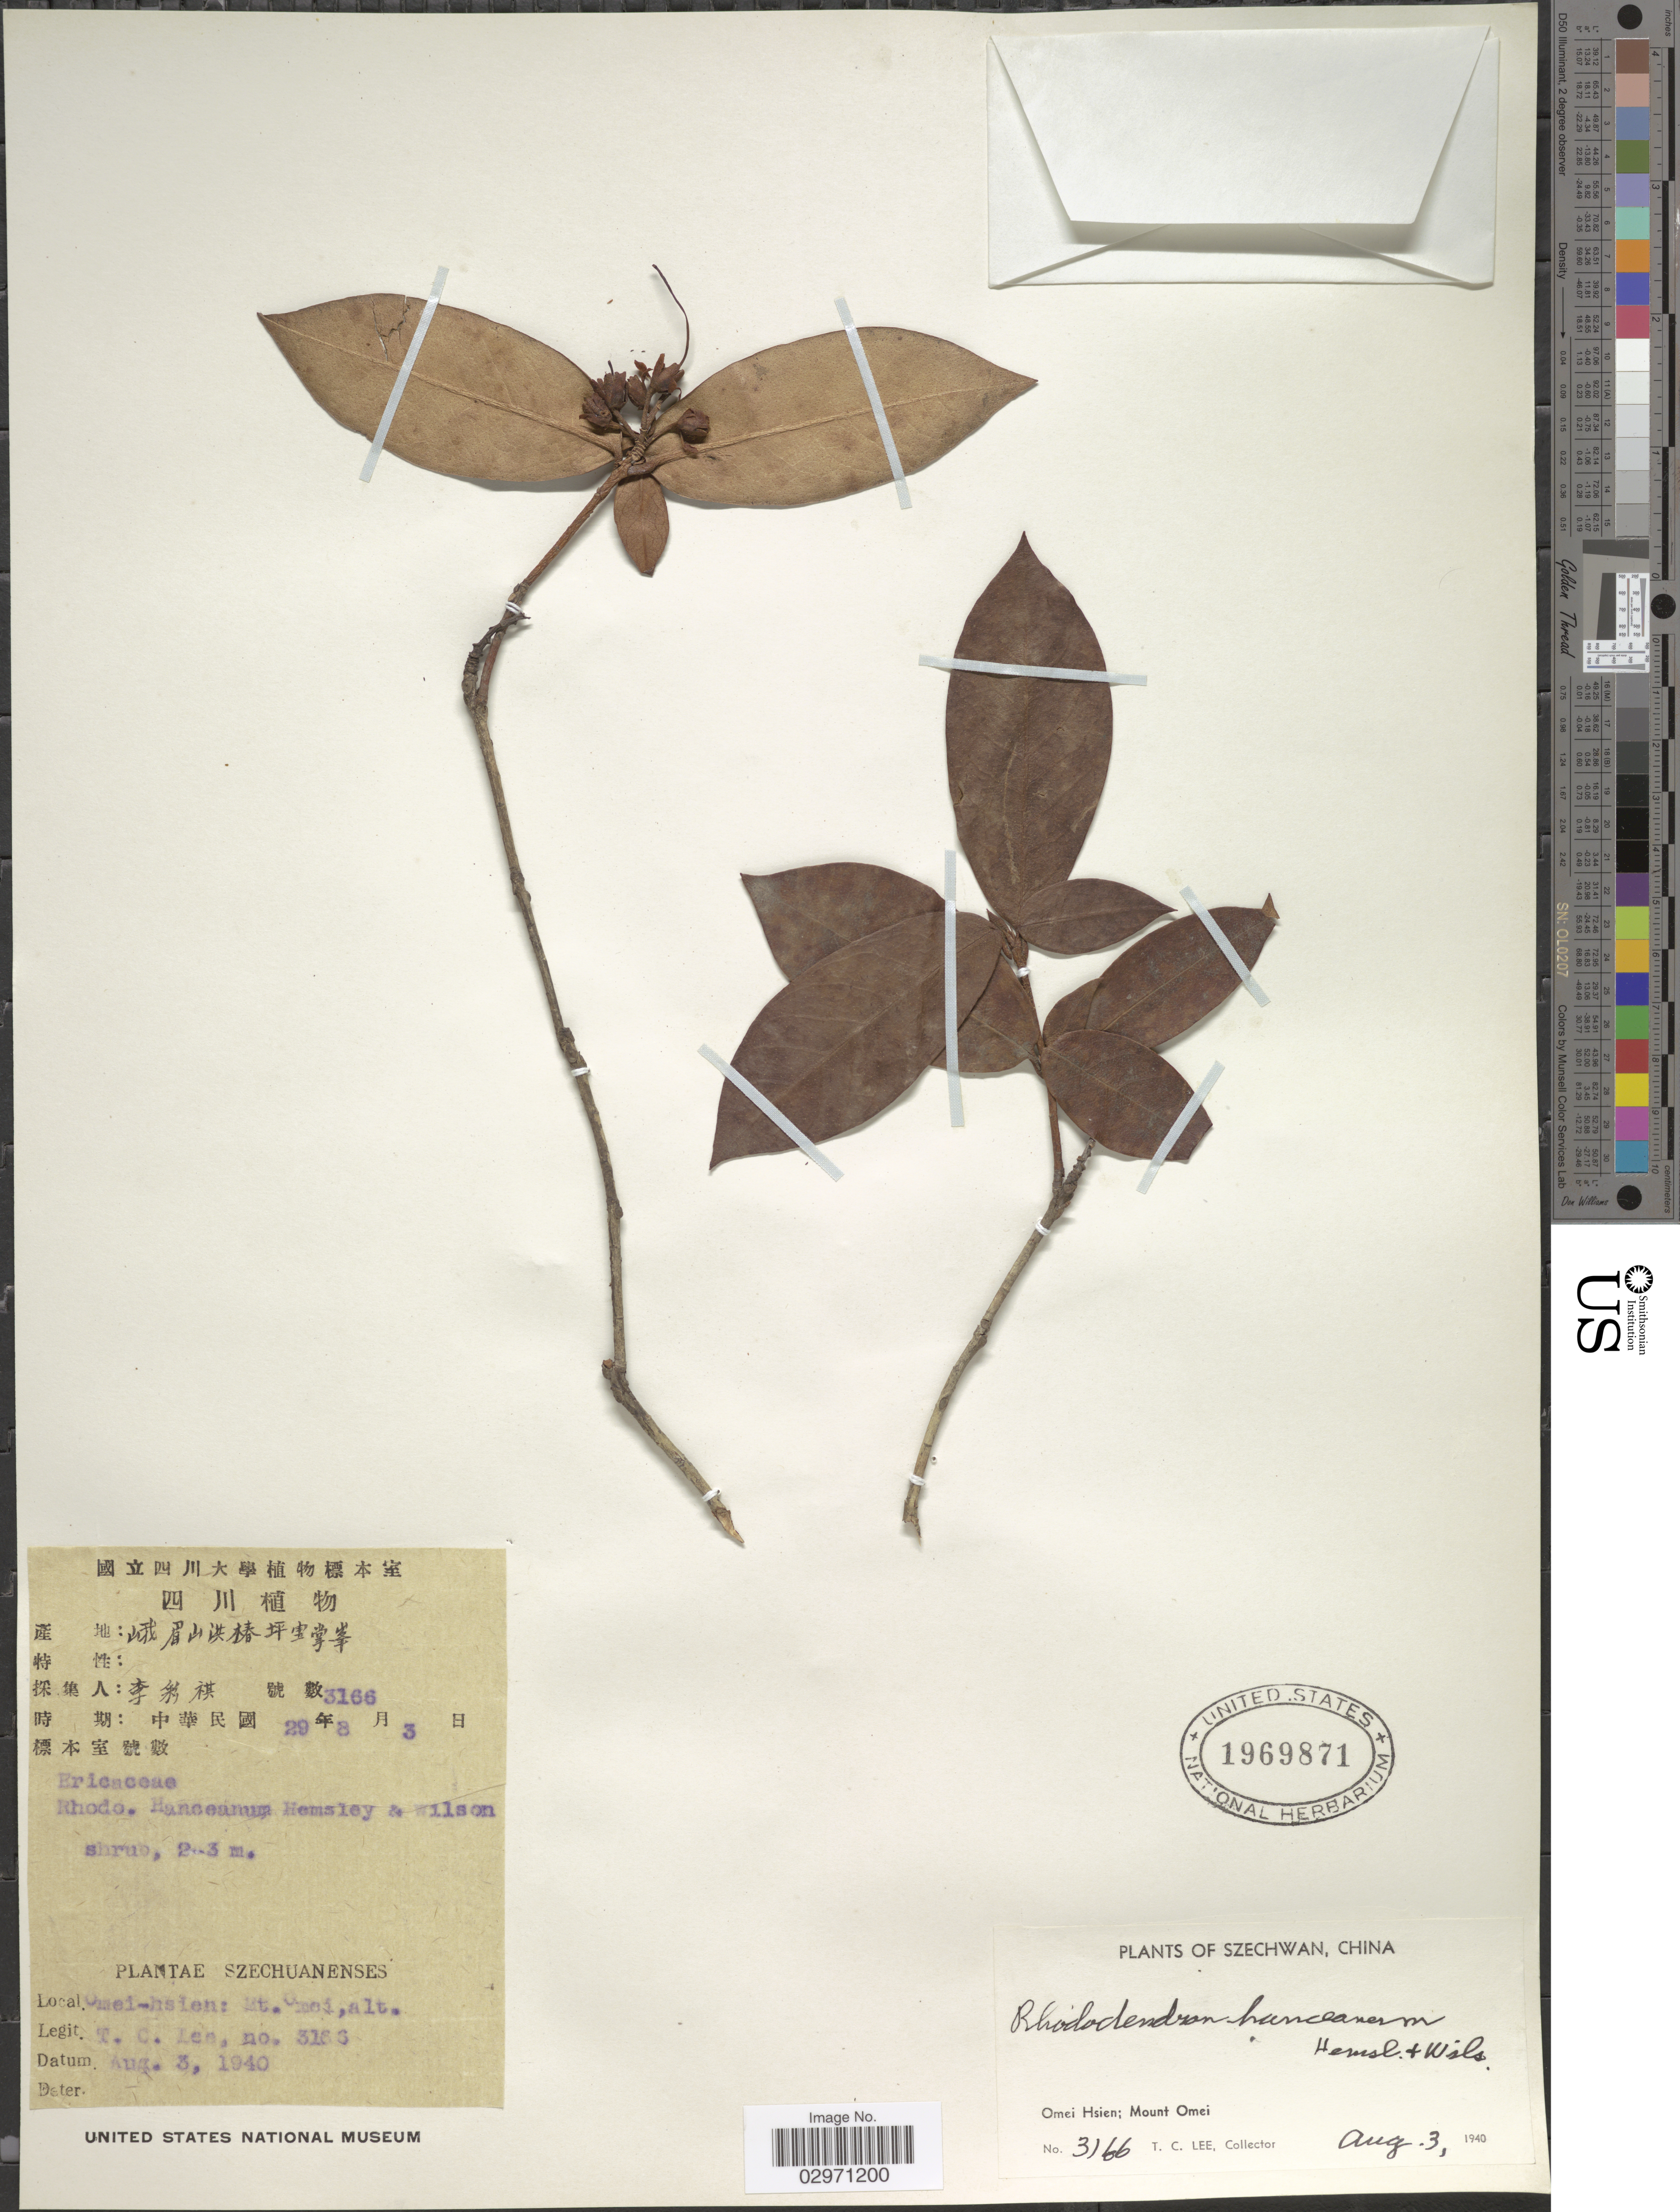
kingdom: Plantae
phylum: Tracheophyta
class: Magnoliopsida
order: Ericales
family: Ericaceae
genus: Rhododendron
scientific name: Rhododendron hanceanum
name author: Hemsl.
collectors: T. Lee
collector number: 3166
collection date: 1940-08-03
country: China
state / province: Sichuan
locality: Szechwan. Omei Hsien; Mount Omei.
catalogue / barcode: US 1969871